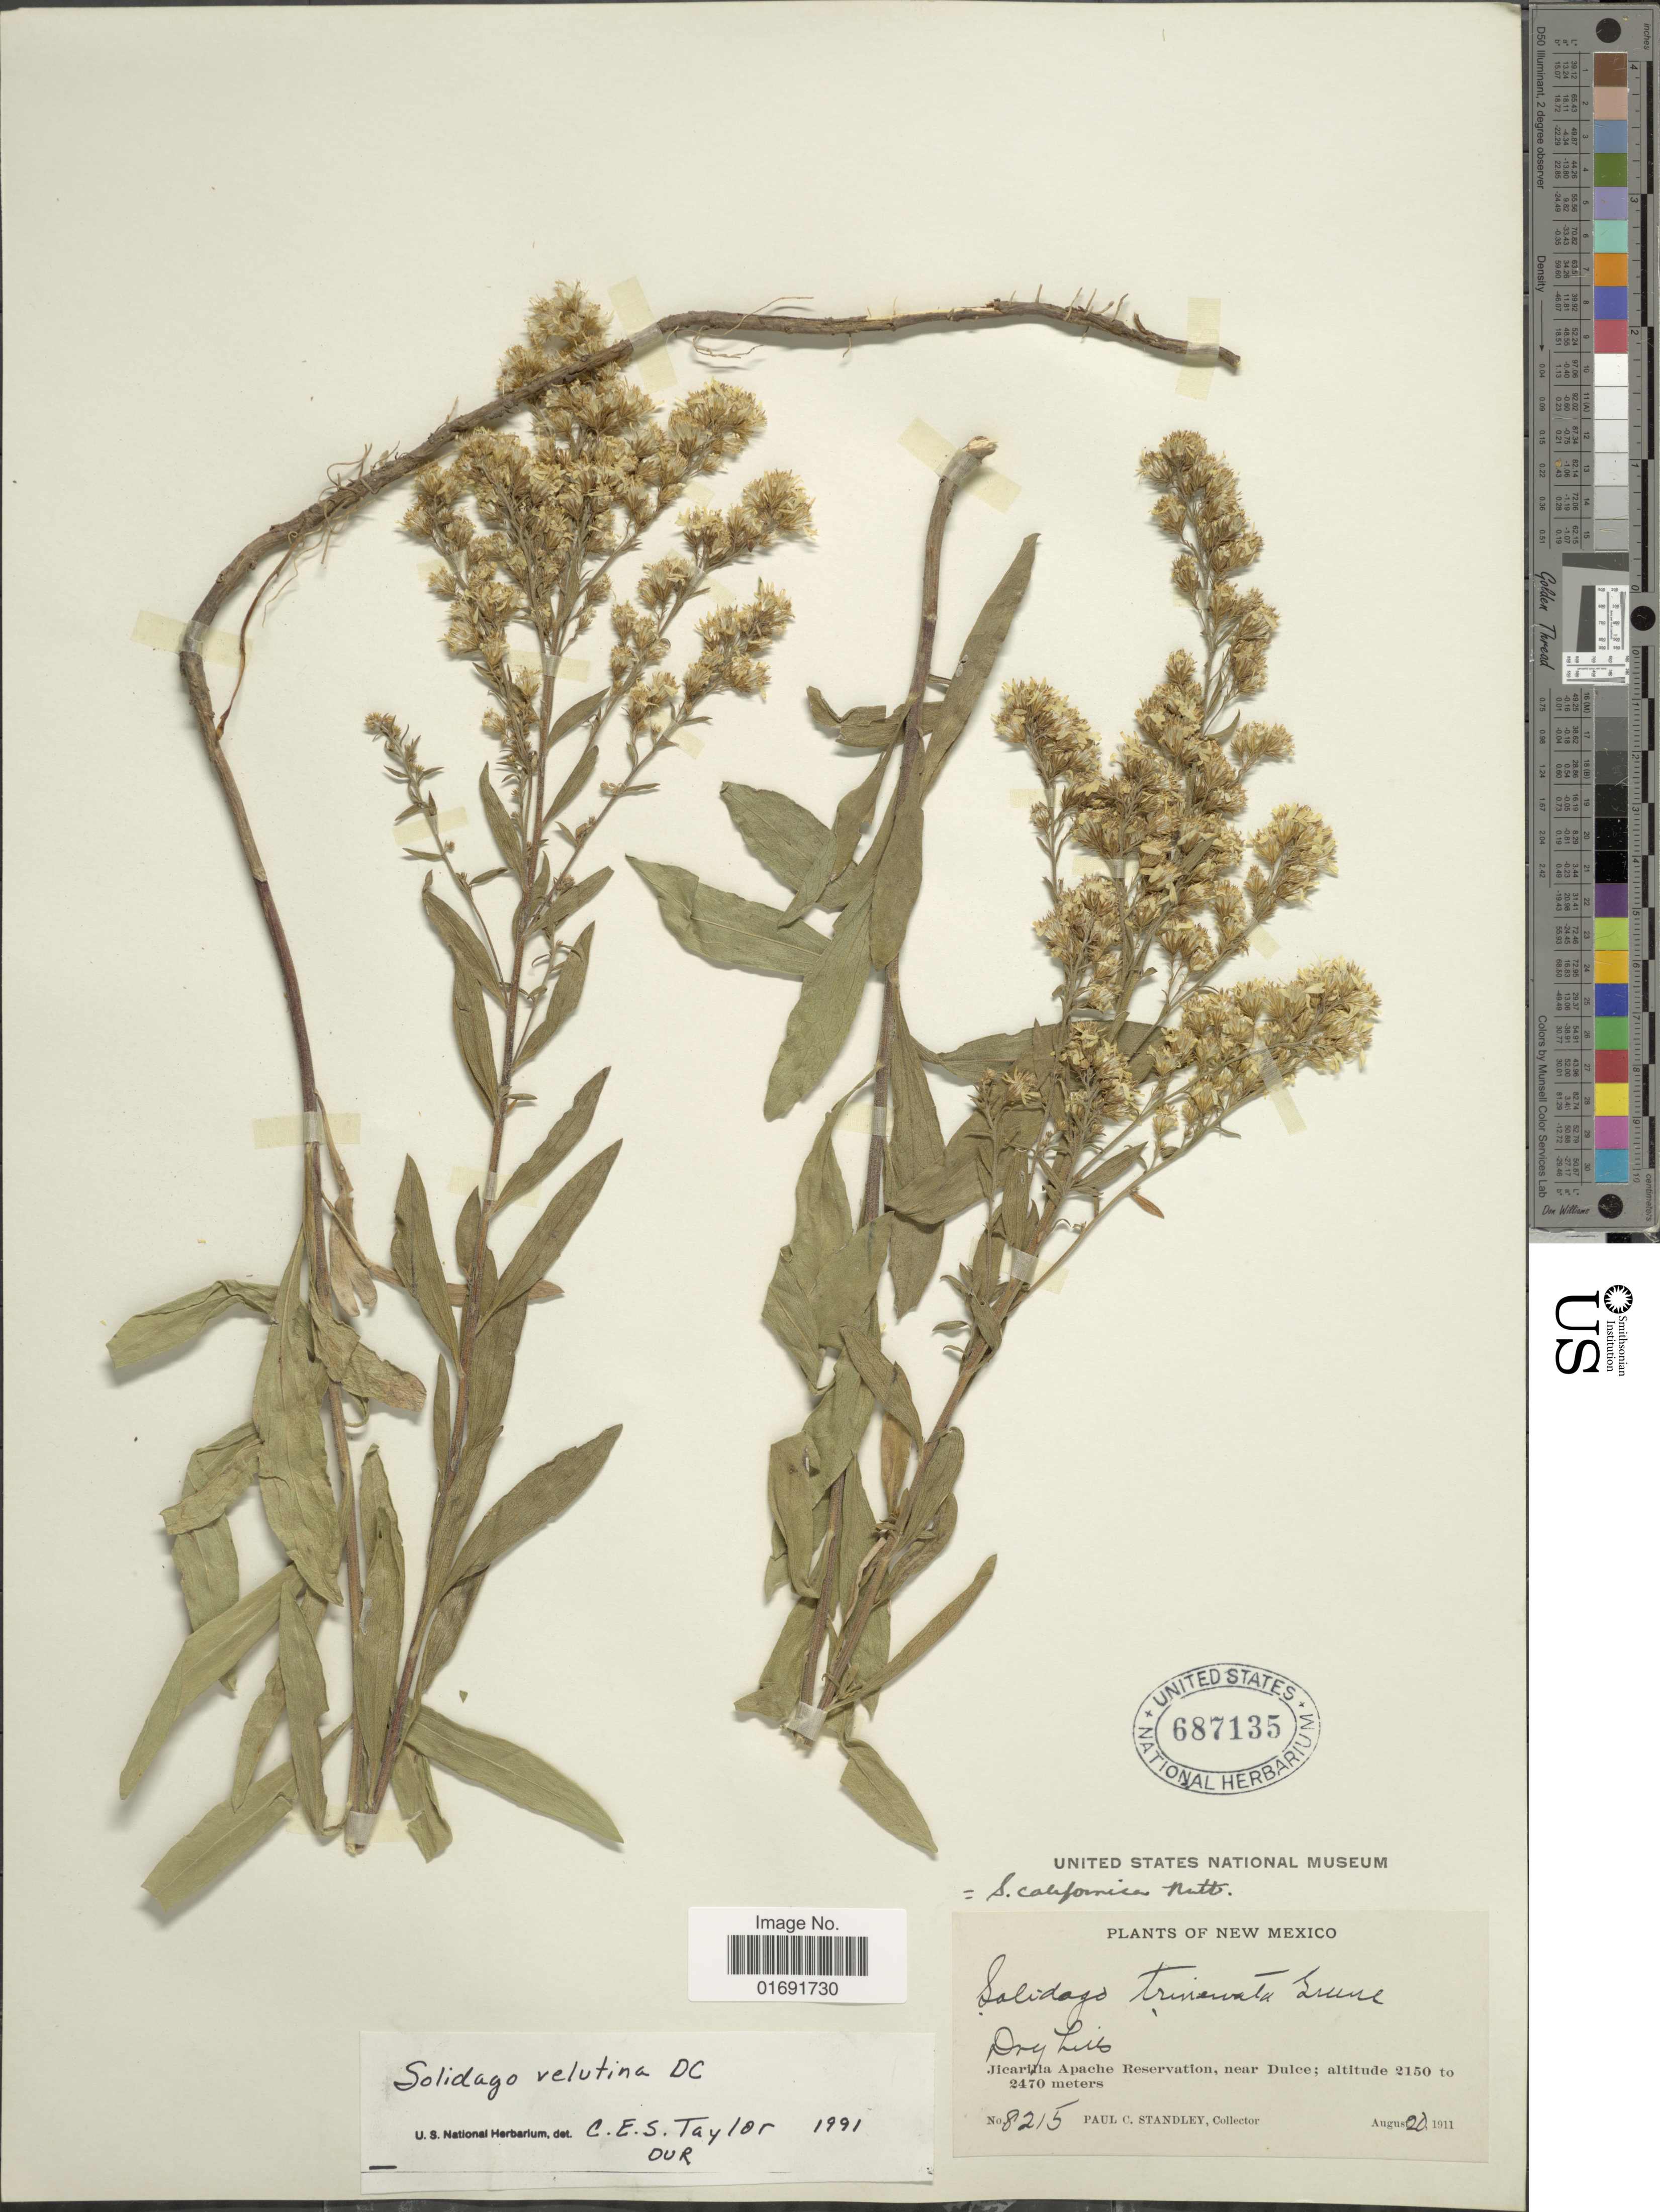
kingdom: Plantae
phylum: Tracheophyta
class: Magnoliopsida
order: Asterales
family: Asteraceae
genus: Solidago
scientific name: Solidago velutina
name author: DC.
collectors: P. C. Standley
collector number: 8215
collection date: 1911-08-20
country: United States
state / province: New Mexico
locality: Jicarilla Apache Reservation, near Dulce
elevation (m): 2150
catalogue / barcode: US 687135